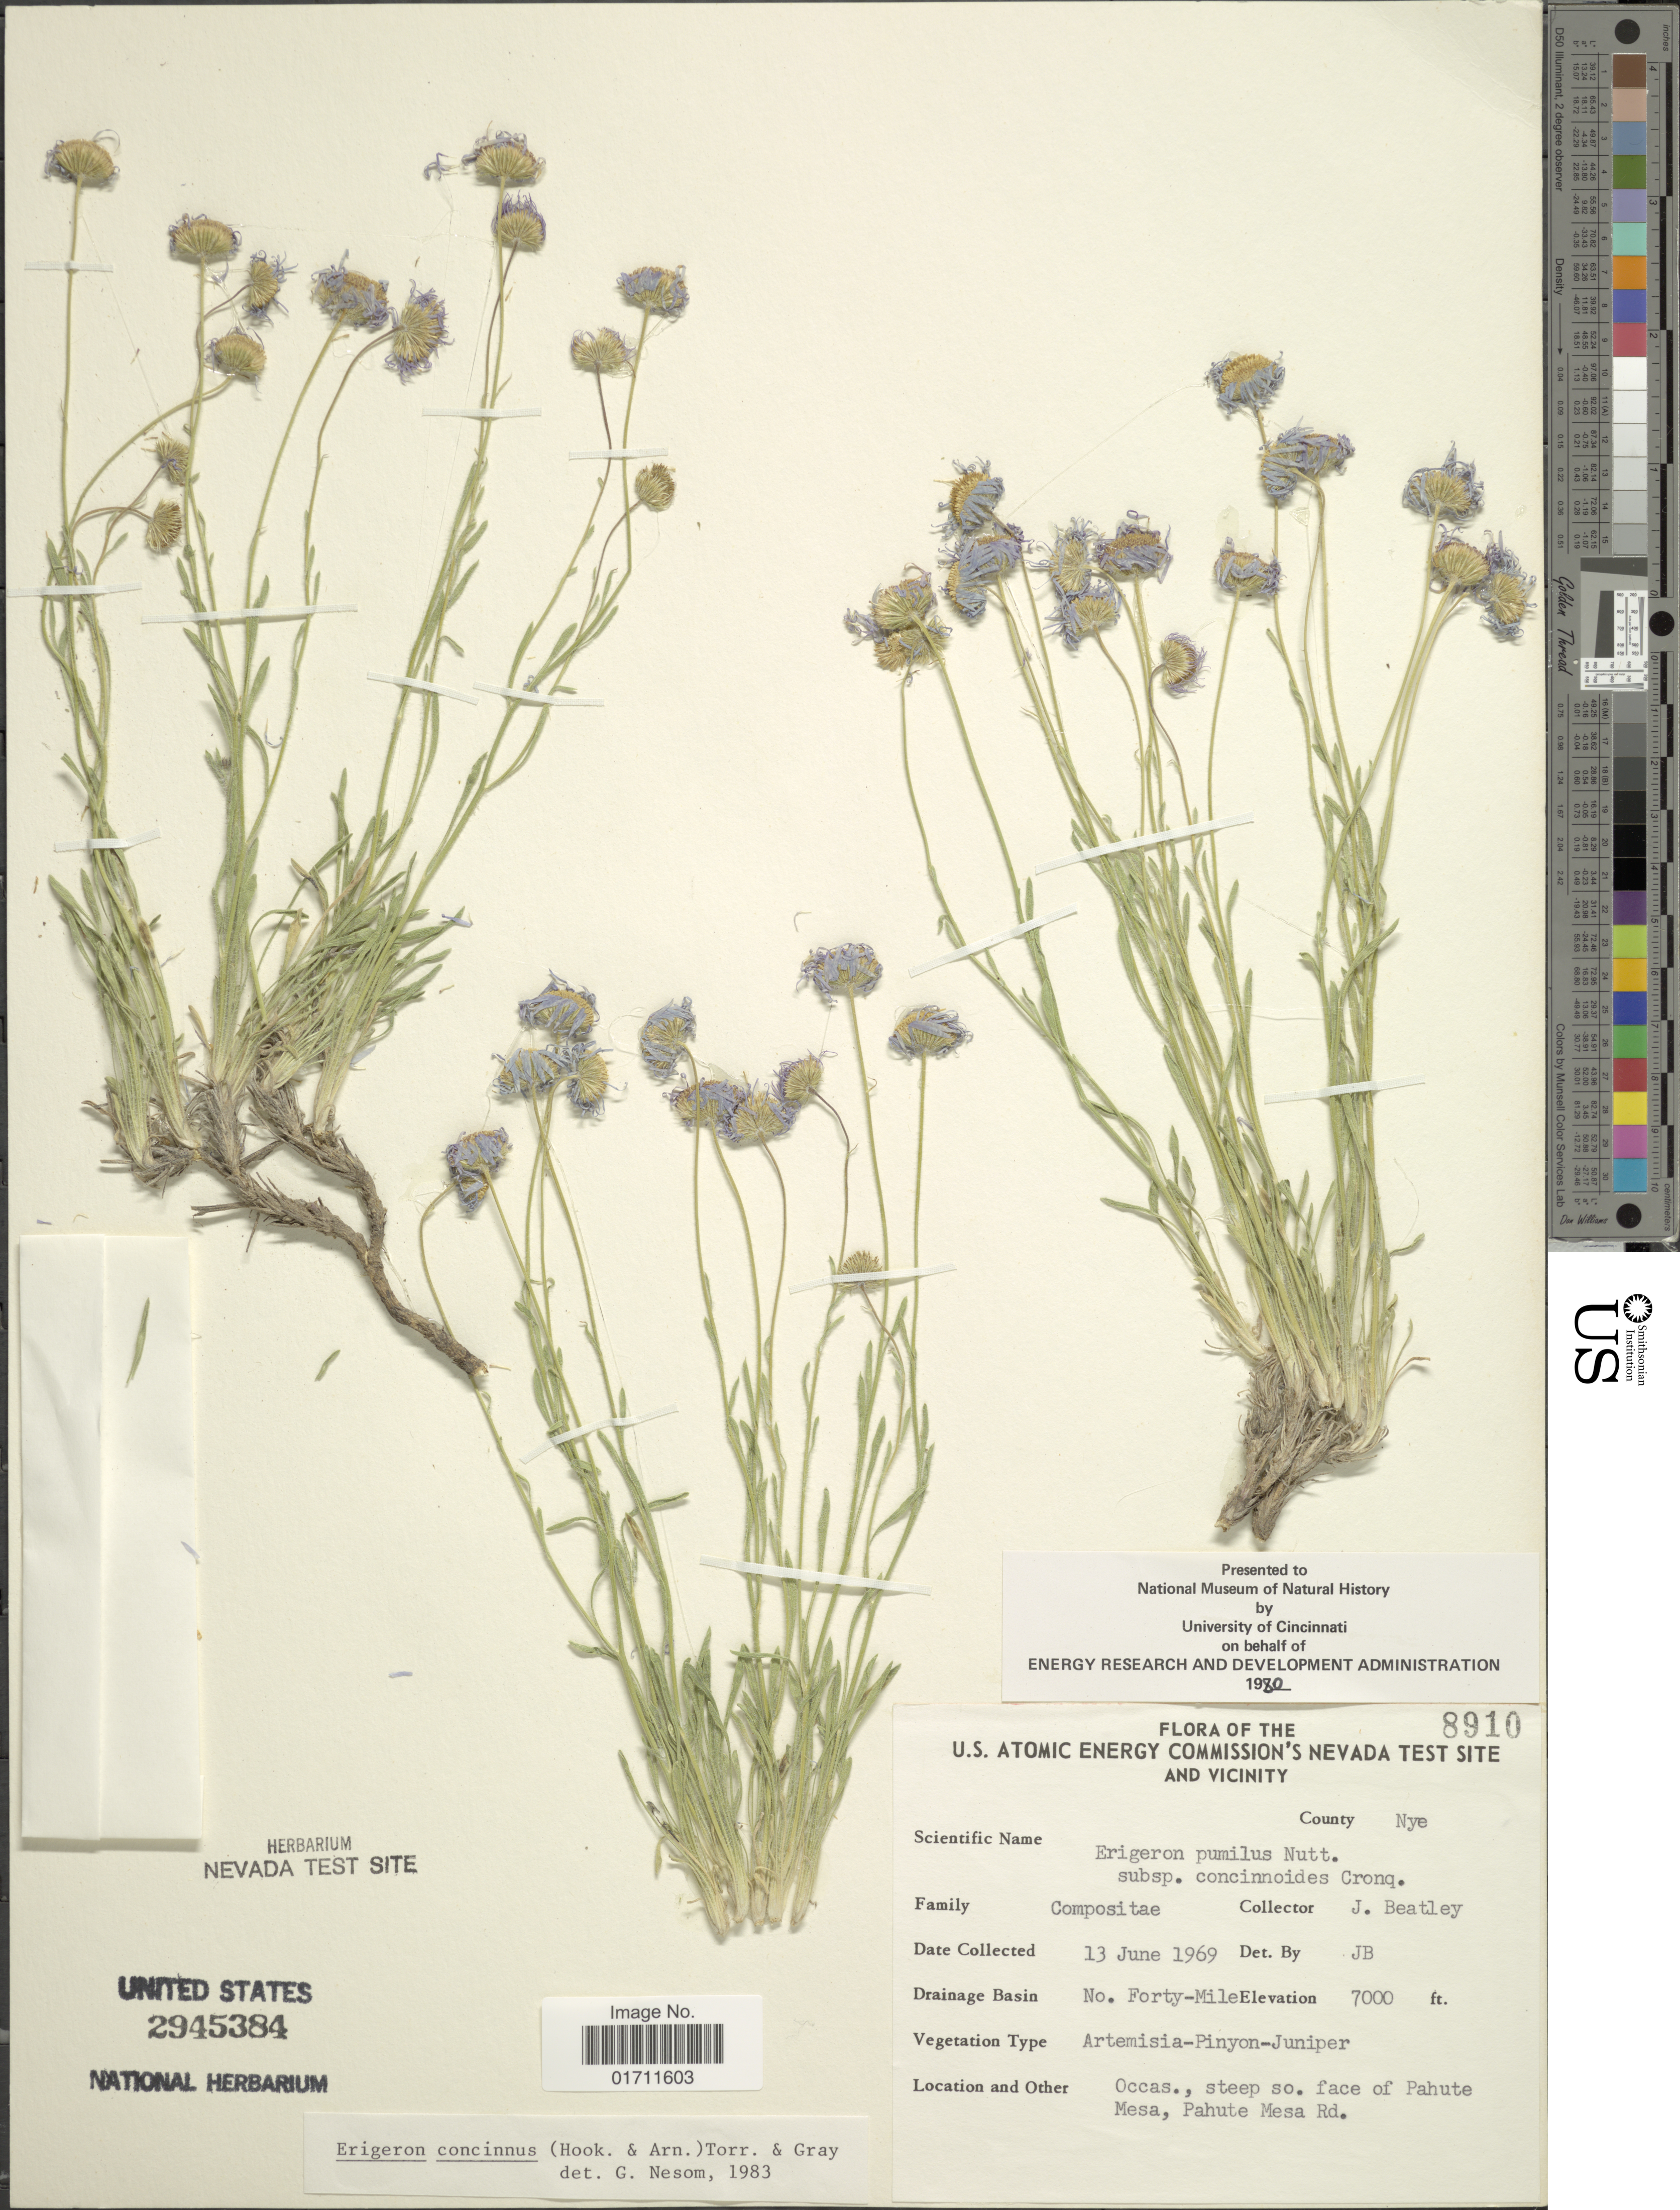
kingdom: Plantae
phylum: Tracheophyta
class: Magnoliopsida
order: Asterales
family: Asteraceae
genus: Erigeron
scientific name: Erigeron concinnus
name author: (Hook. & Arn.) Torr. & A. Gray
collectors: J. C. Beatley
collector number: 8910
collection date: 1969-06-13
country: United States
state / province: Nevada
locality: U.S. Atomic Energy Commisson's Nevada Test Site and Vicinity, County Nye, Drainage Basin No. Forty-Miles, Occas., steep so. face of Pahute Mesa, Pahute Mesa Rd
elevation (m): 2134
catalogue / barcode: US 2945384